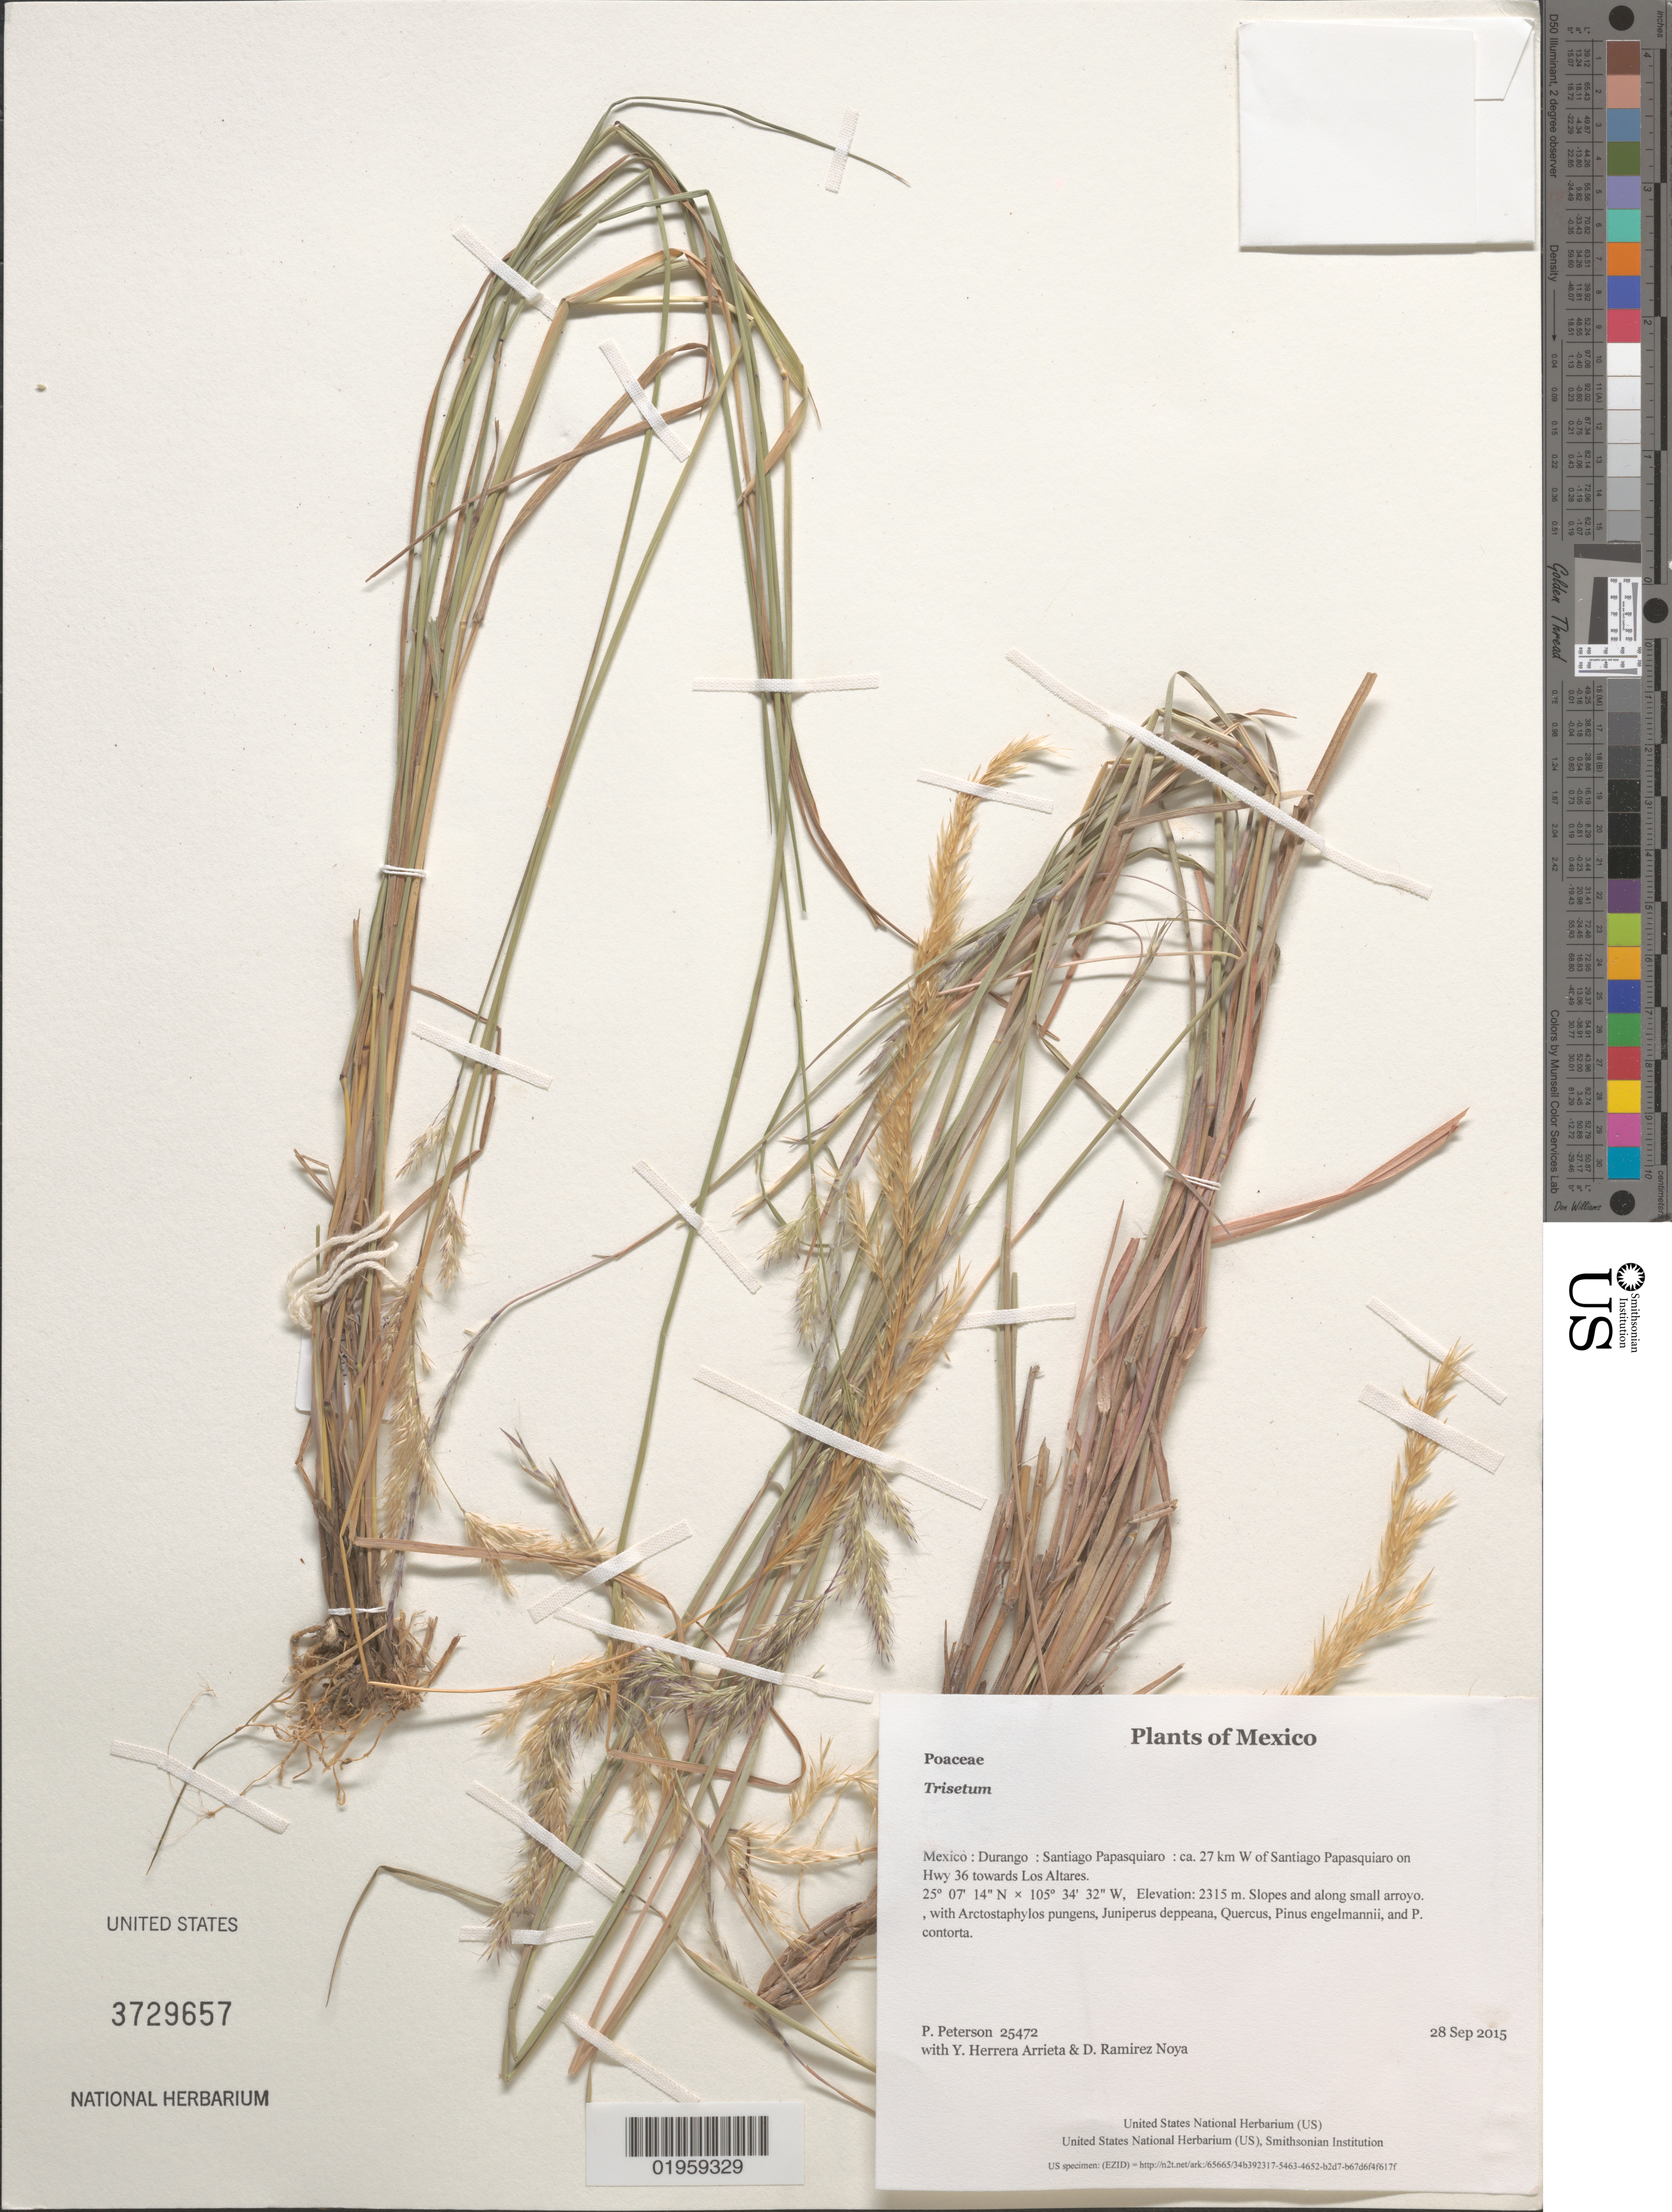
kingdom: Plantae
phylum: Tracheophyta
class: Liliopsida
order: Poales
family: Poaceae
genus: Trisetum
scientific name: Trisetum sp.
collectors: P. M. Peterson, Y. Herrera Arrieta & D. Ramirez Noya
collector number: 25472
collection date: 2015-09-28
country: Mexico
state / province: Durango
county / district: Santiago Papasquiaro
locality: ca. 27 km W of Santiago Papasquiaro on Hwy 36 towards Los Altares.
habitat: Slopes and along small arroyo.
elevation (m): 2315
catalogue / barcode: US 3729657